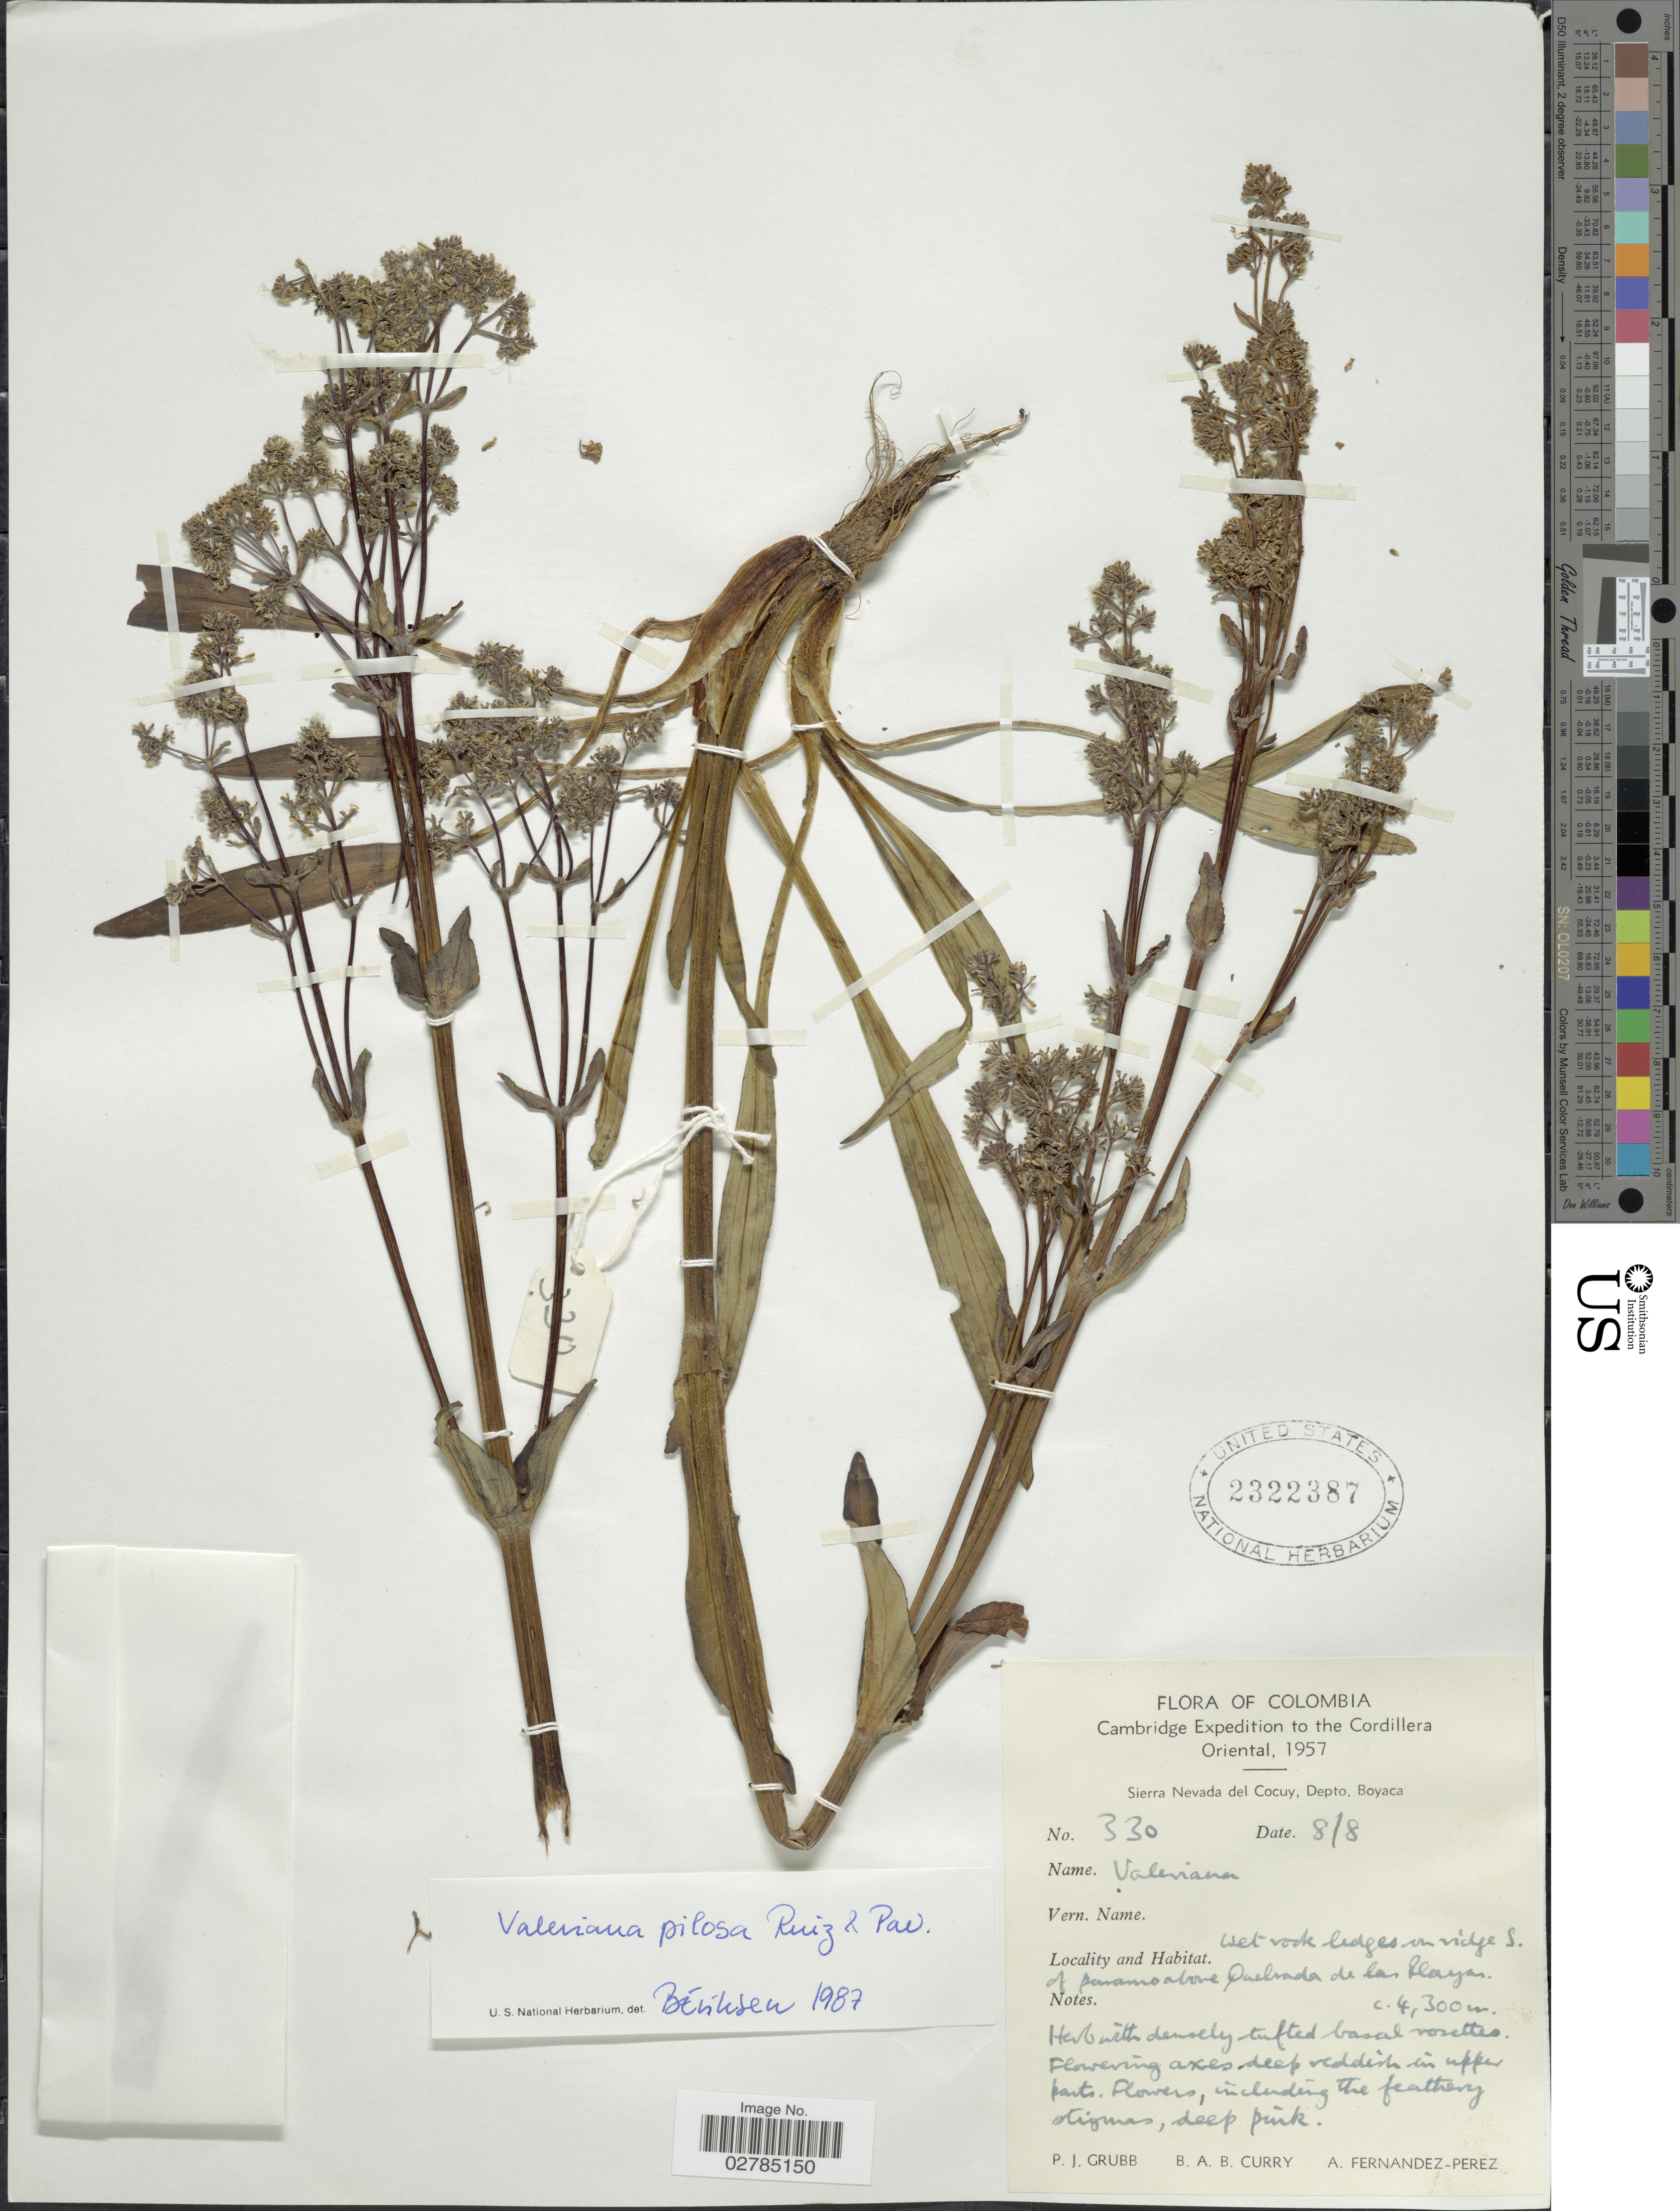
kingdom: Plantae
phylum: Tracheophyta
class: Magnoliopsida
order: Dipsacales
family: Caprifoliaceae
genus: Valeriana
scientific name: Valeriana pilosa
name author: Ruiz & Pav.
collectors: P. J. Grubb, B. A. B. Curry & A. Fernández-Pérez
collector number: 330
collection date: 1957-08-08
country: Colombia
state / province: Boyacá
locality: Cordillera Oriental. Sierra Nevada del Cocuy, Depto. Boyaca, wet rock ledges on ridge S. of Paramo above Quebrada de las Playas.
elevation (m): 4300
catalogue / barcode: US 2322387